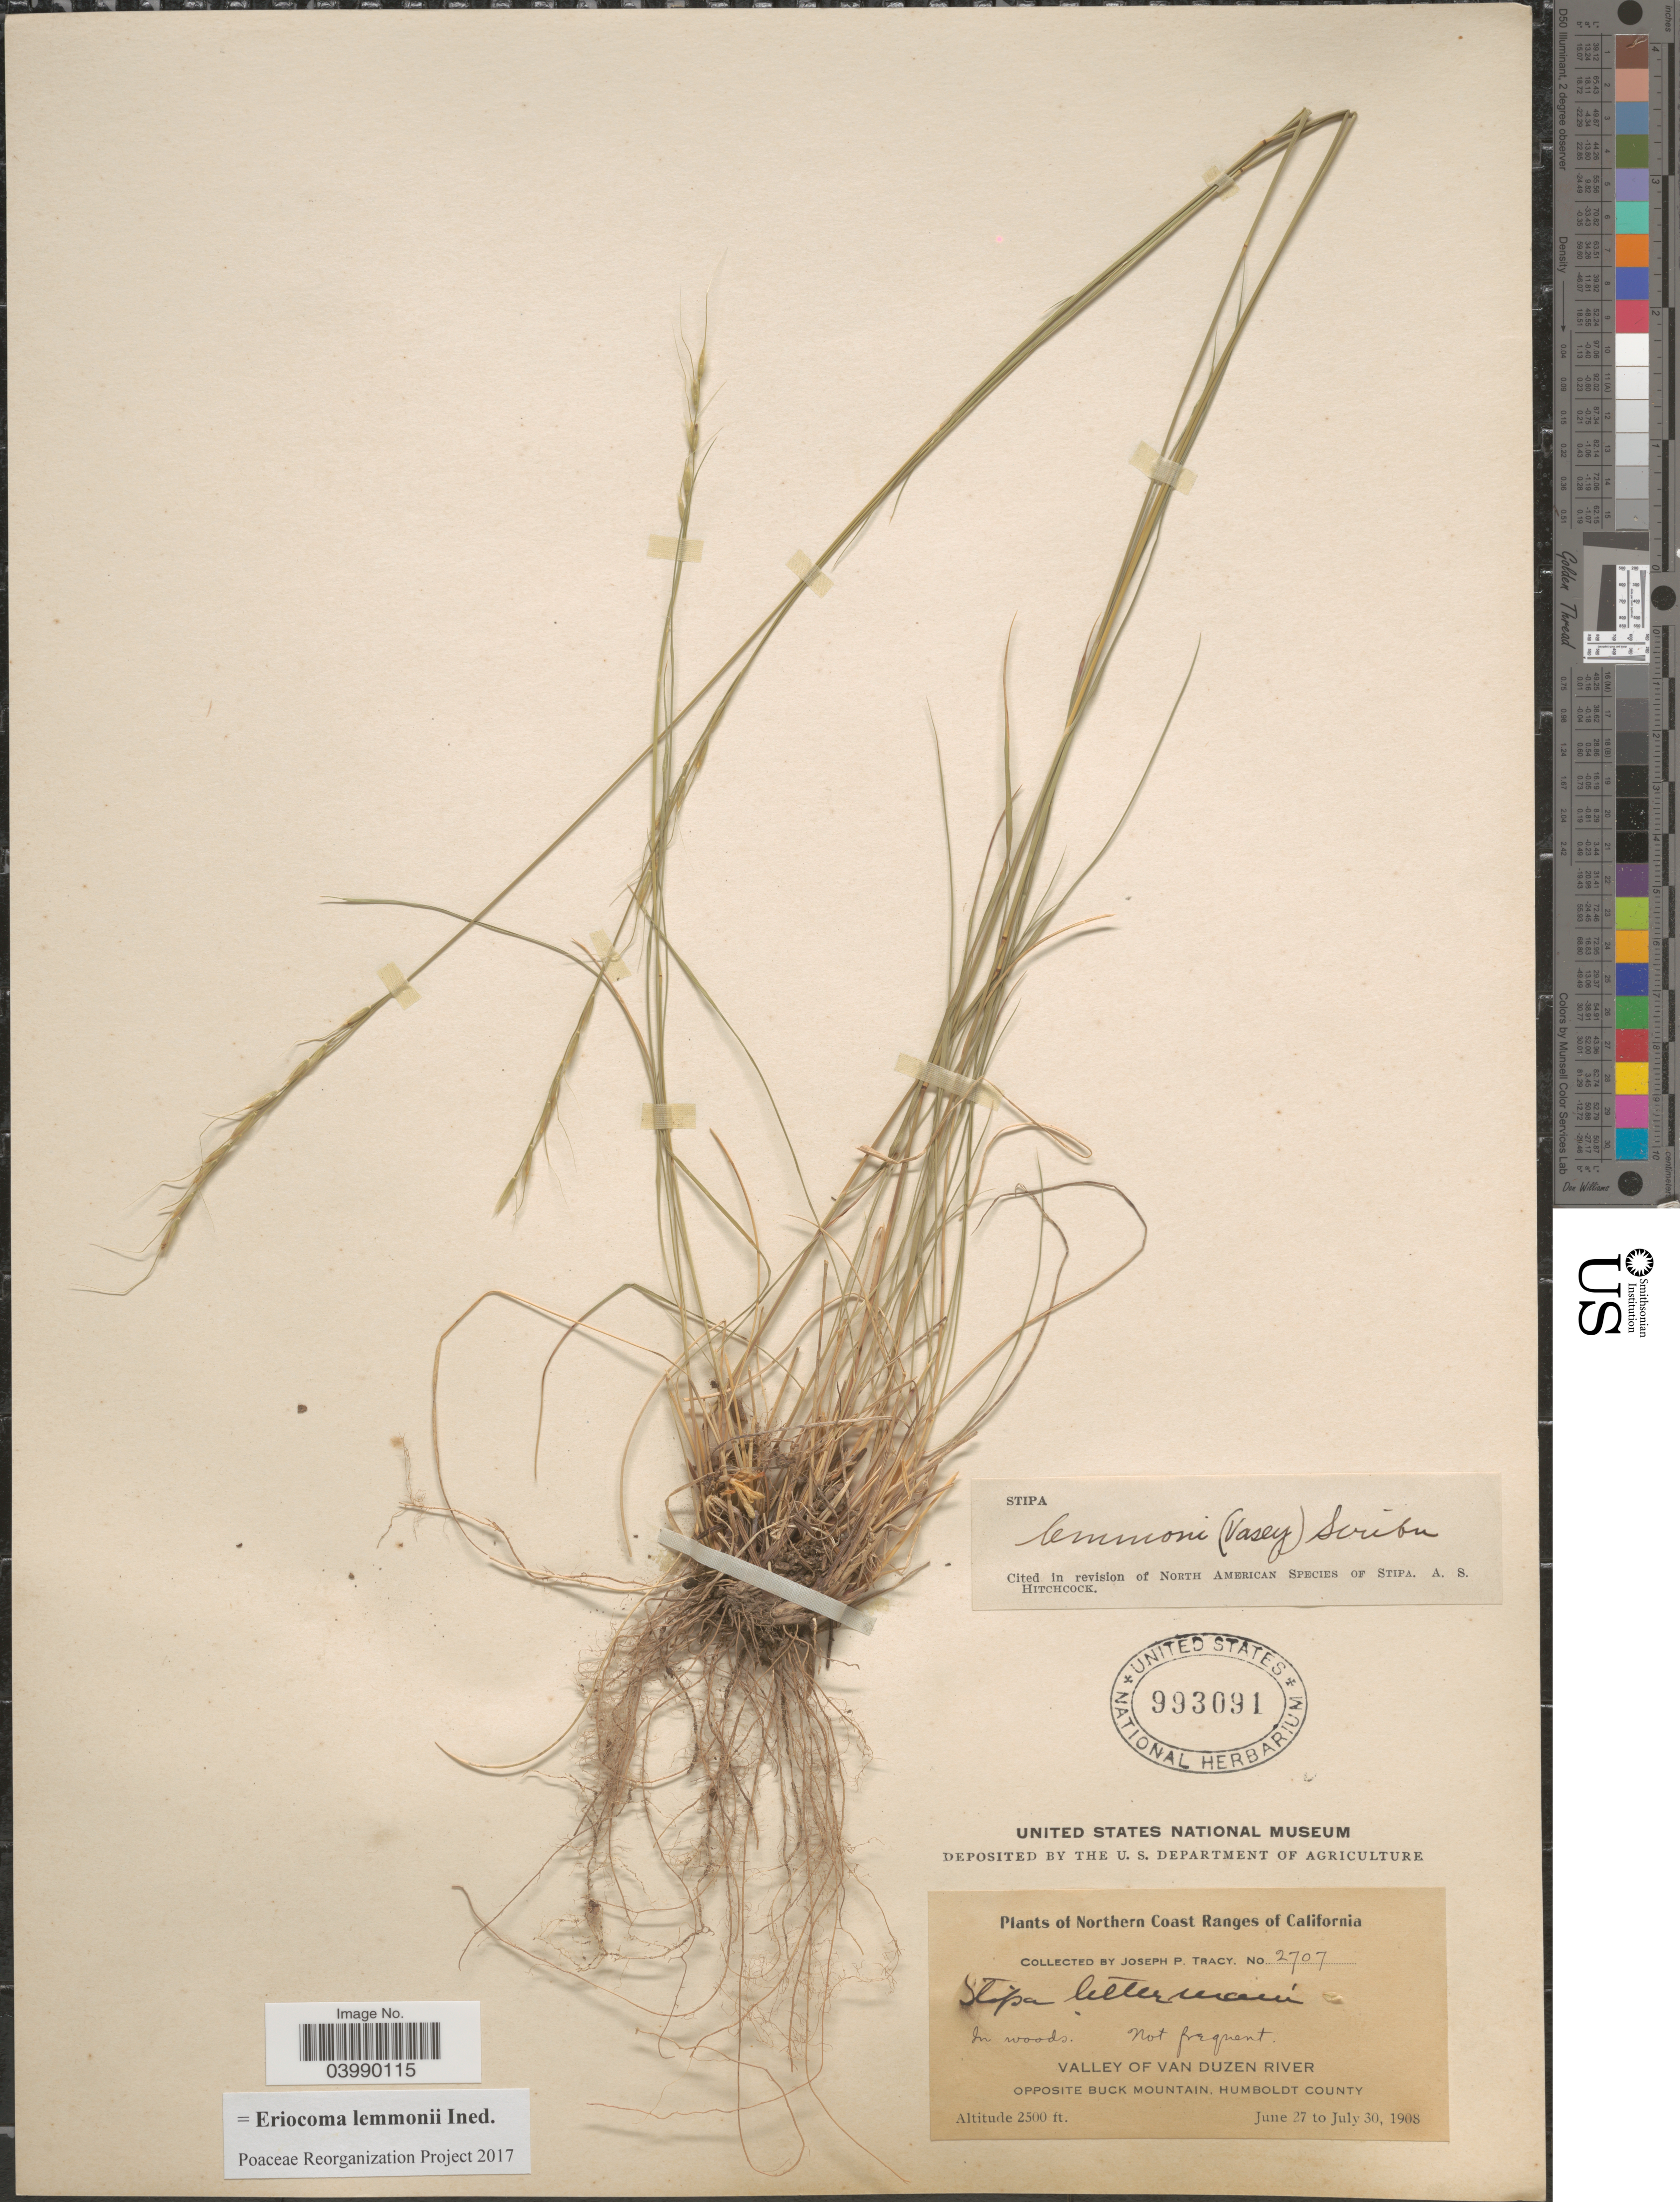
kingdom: Plantae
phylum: Tracheophyta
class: Liliopsida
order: Poales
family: Poaceae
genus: Eriocoma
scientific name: Eriocoma lemmonii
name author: (Vasey) Romasch.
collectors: J. Tracy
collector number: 2707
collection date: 1908-06-27/1908-07-30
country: United States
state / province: California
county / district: Humboldt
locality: Northern Coast Ranges of California. Valley of Van Duzen River opposite Buck Mountain, Humboldt County.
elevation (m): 762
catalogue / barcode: US 993091